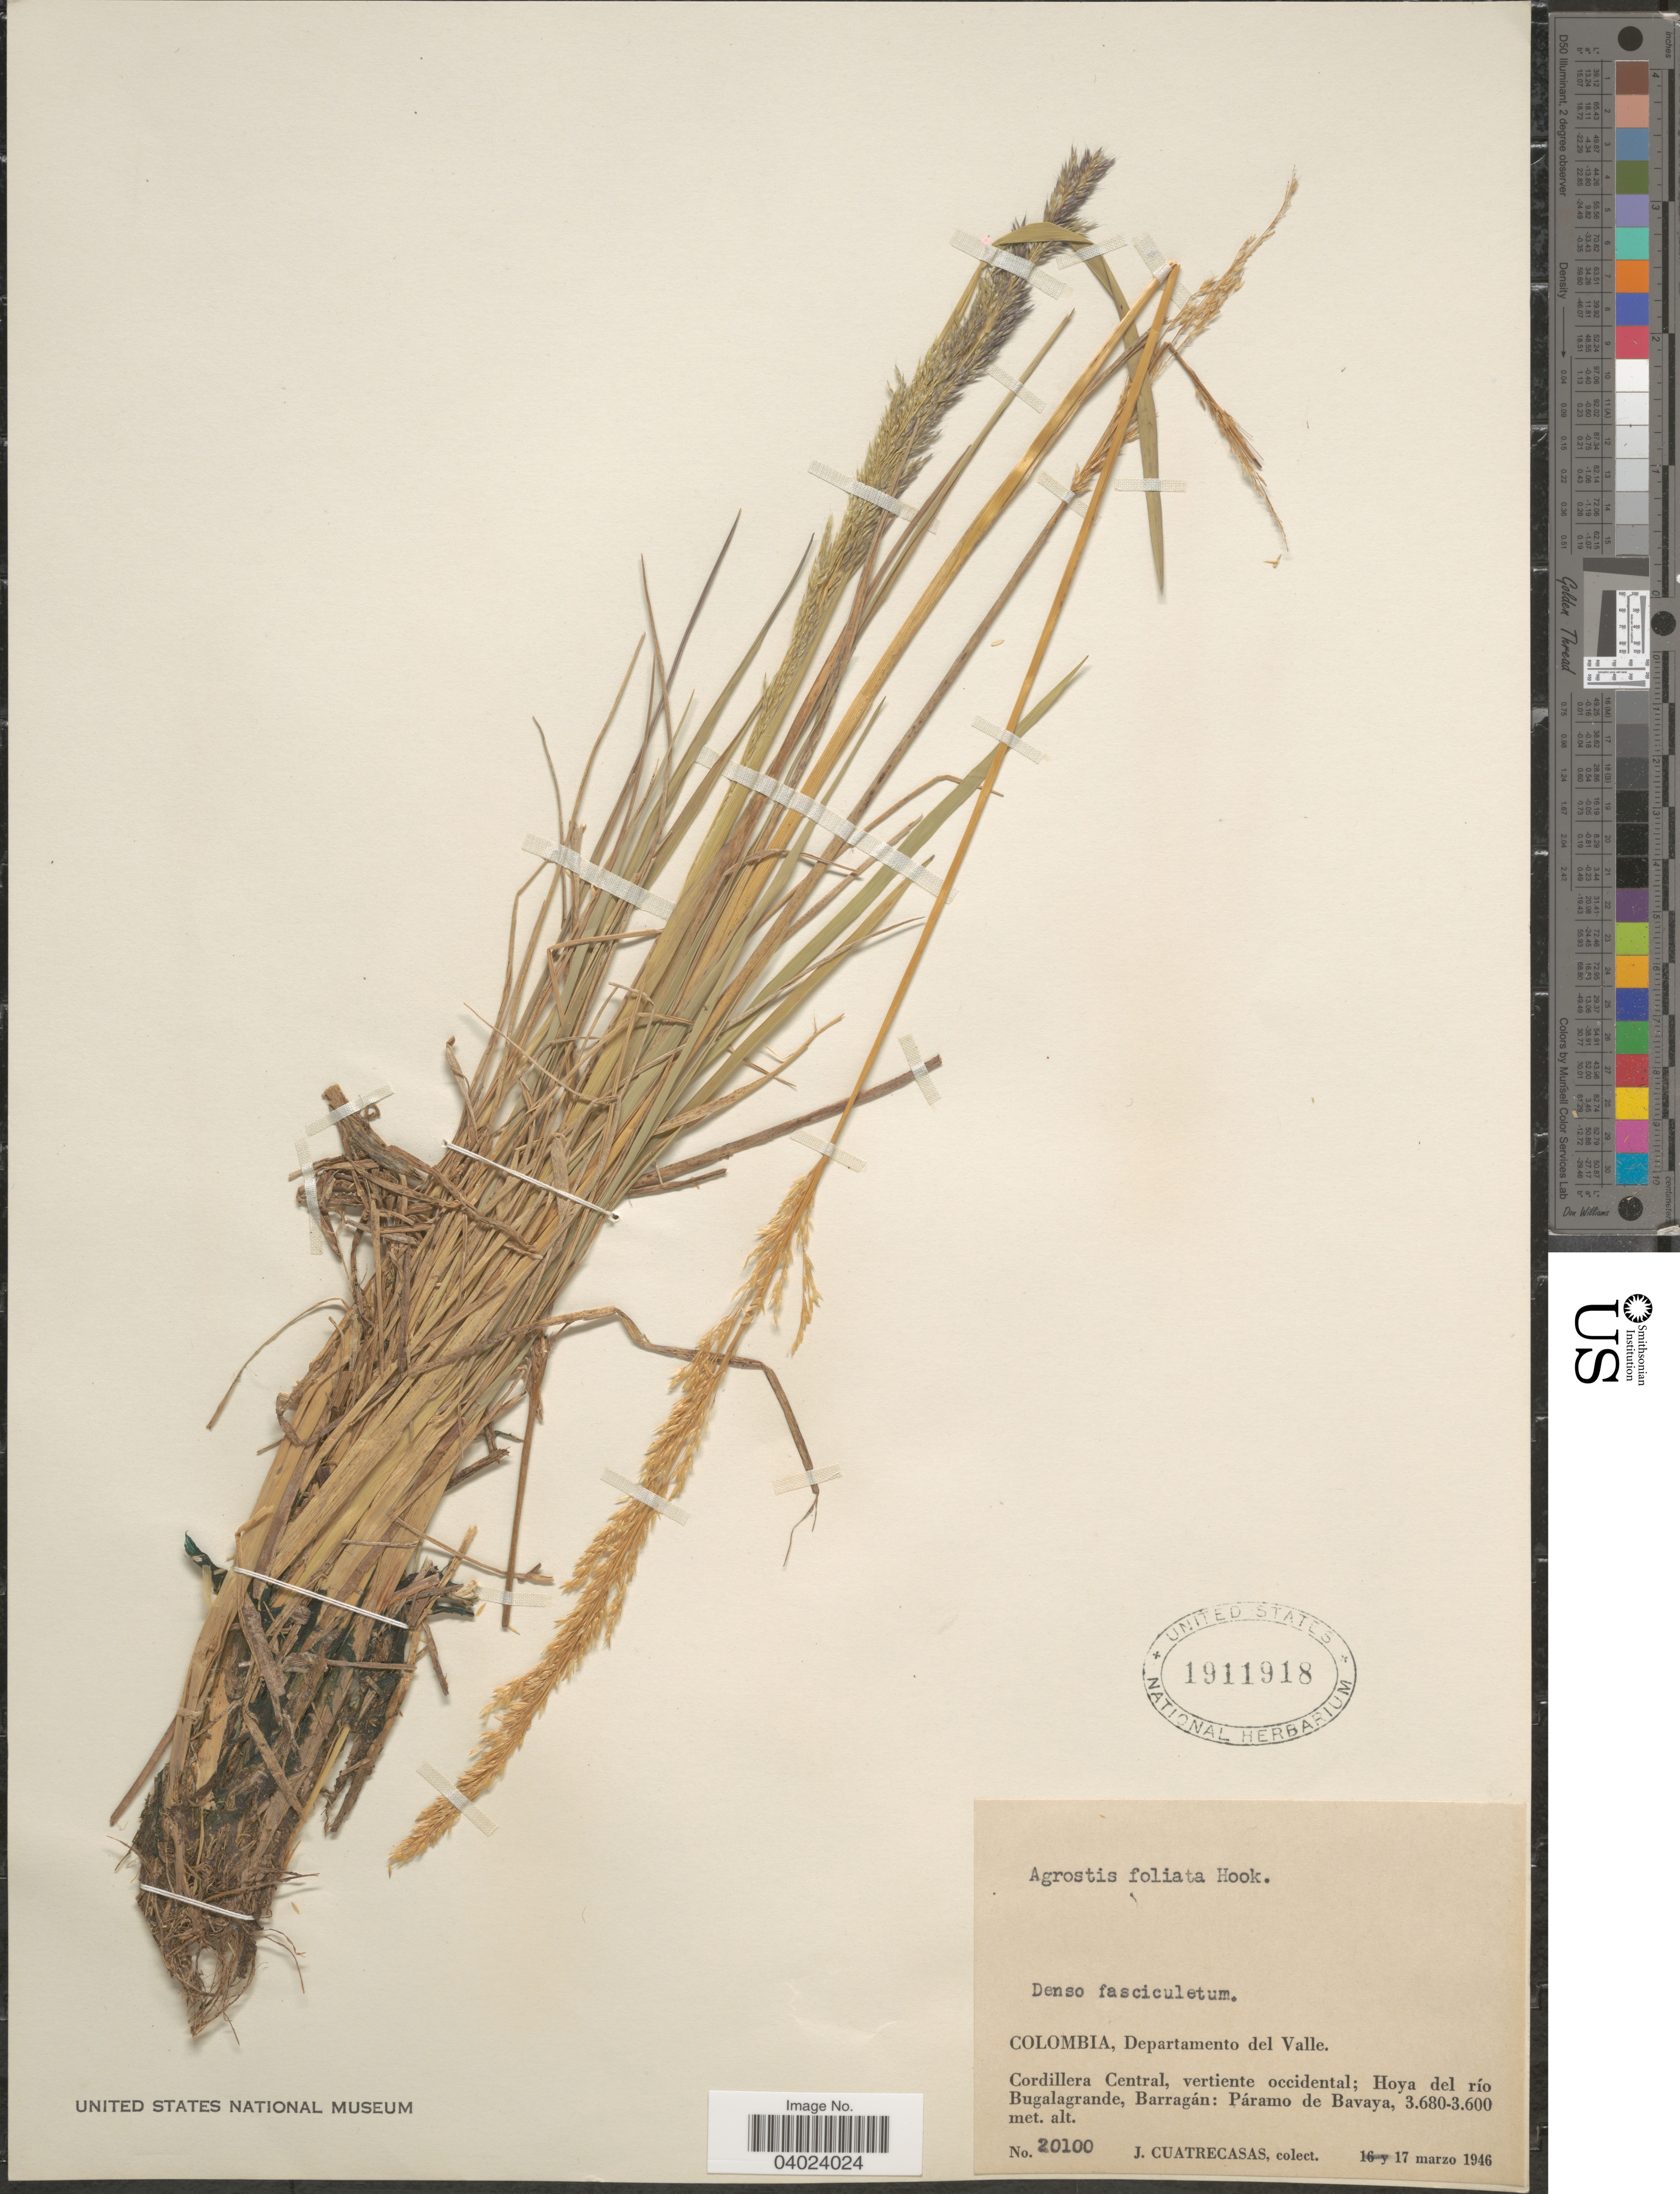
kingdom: Plantae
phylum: Tracheophyta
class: Liliopsida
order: Poales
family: Poaceae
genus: Agrostis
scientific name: Agrostis foliata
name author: Hook. f.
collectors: J. Cuatrecasas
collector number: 20100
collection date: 1946-03-17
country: Colombia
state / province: Valle del Cauca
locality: Departamento del Valle. Cordillera Central, vertiente occidental; Hoya del río Bugalagrande, Barragán: Páramo de Bavaya.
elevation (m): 3600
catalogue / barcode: US 1911918